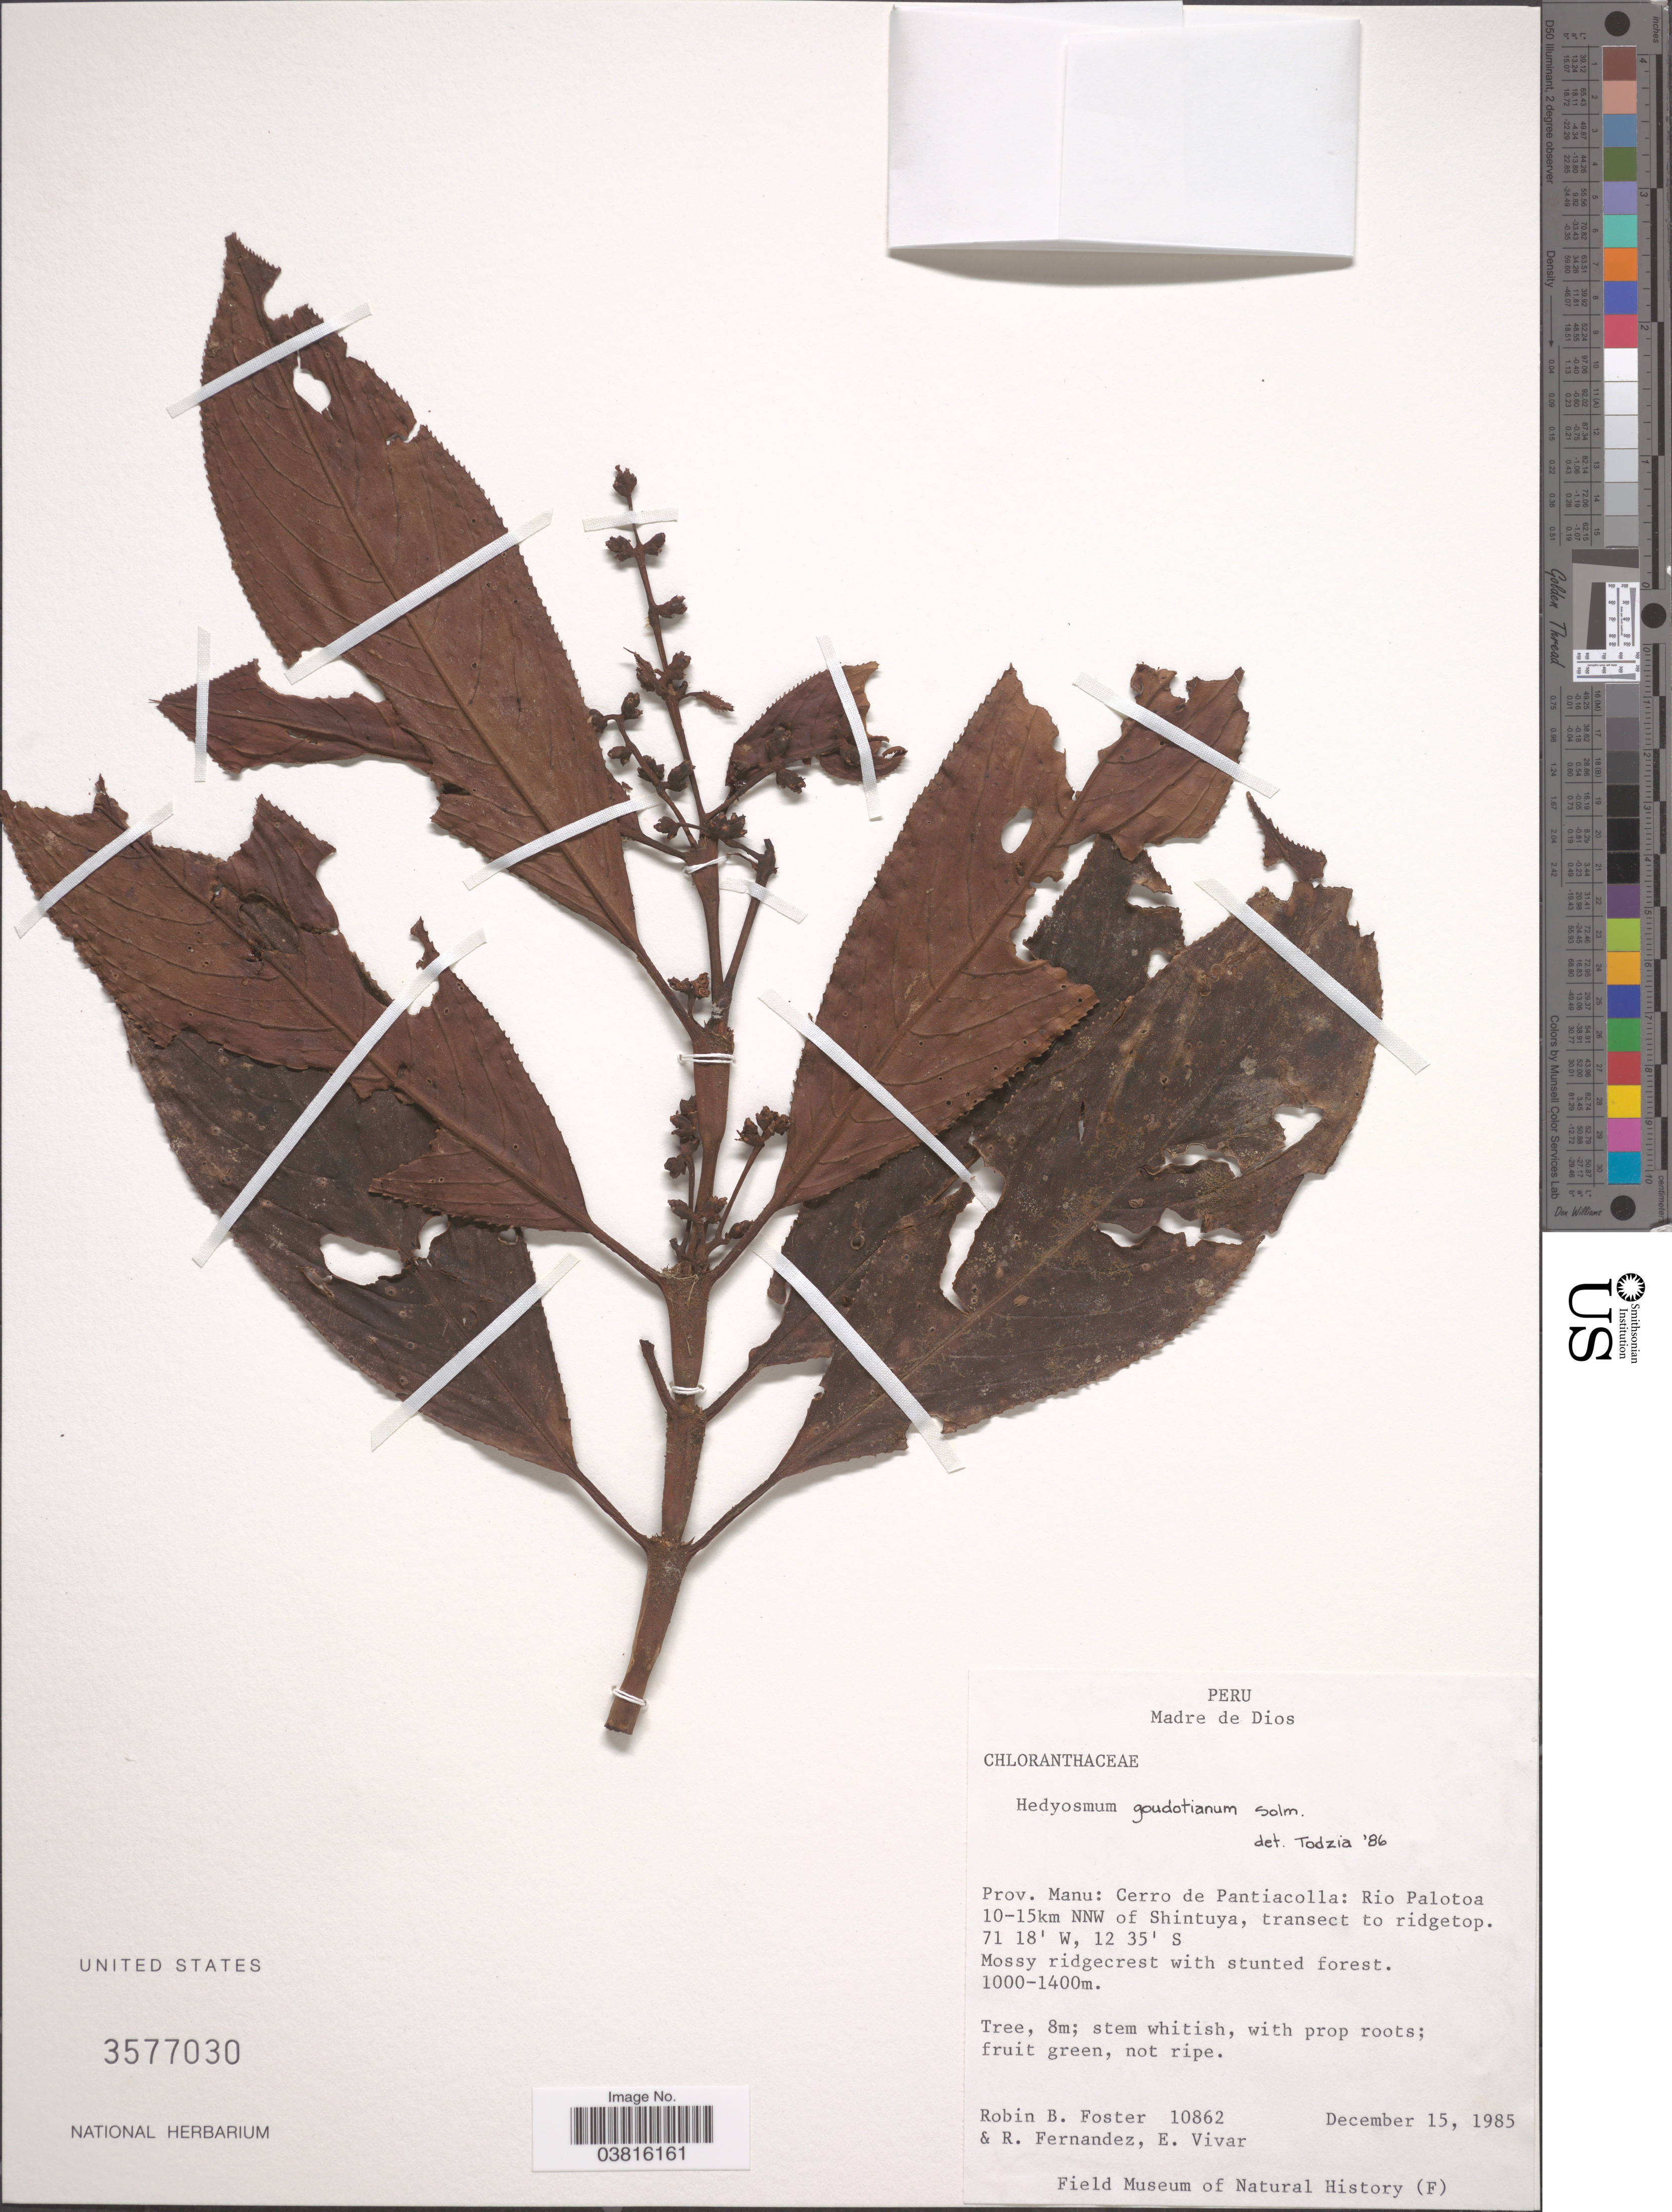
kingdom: Plantae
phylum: Tracheophyta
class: Magnoliopsida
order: Chloranthales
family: Chloranthaceae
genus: Hedyosmum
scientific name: Hedyosmum cumbalense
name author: H. Karst.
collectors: R. B. Foster, R. Fernandez & E. Vivar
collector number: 10862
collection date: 1985-12-15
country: Peru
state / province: Madre de Dios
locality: Prov. Manu: Cerro de Pantiacolla: Rio Palotoa 10-15 km NNW of Shintuya, transect of ridgetop.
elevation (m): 1000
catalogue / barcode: US 3577030